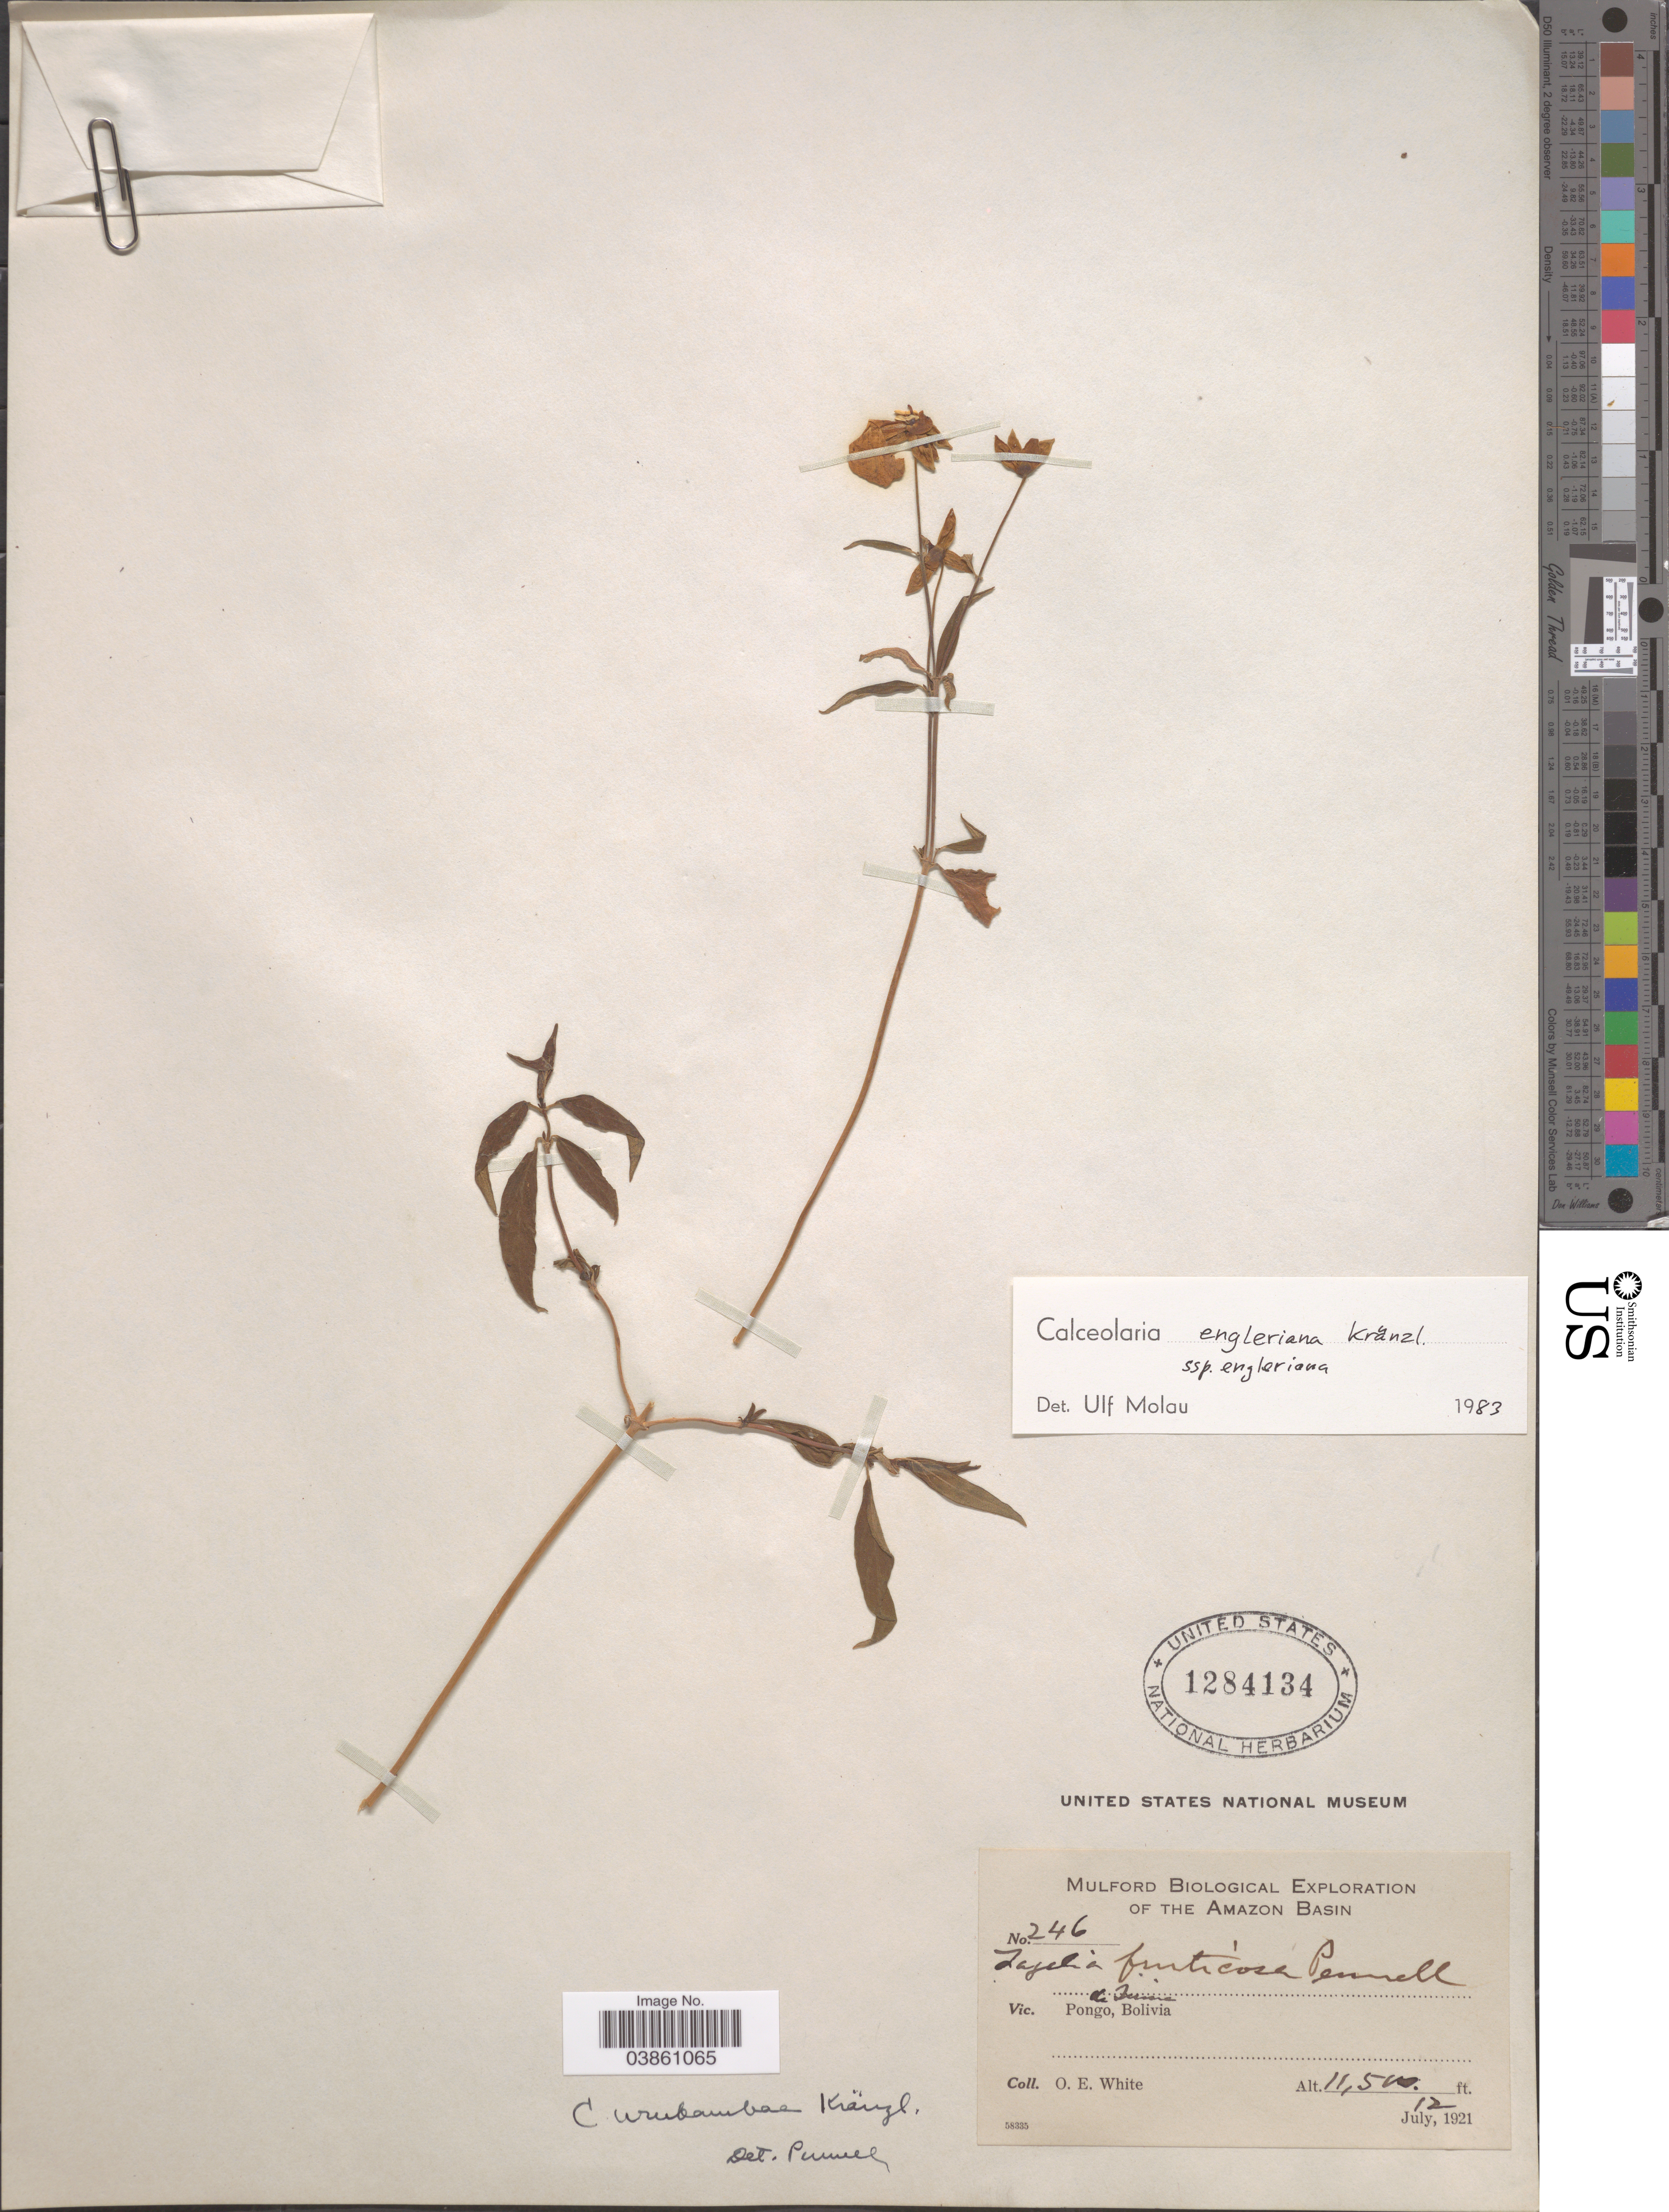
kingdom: Plantae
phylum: Tracheophyta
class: Magnoliopsida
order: Lamiales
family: Calceolariaceae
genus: Calceolaria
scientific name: Calceolaria engleriana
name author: Kraenzl.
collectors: O. E. White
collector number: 246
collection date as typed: July 12, 1921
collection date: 1921-07-12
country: Bolivia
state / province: La Paz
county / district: Inquisivi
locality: Pongo de Quime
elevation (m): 3505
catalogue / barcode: US 1284134